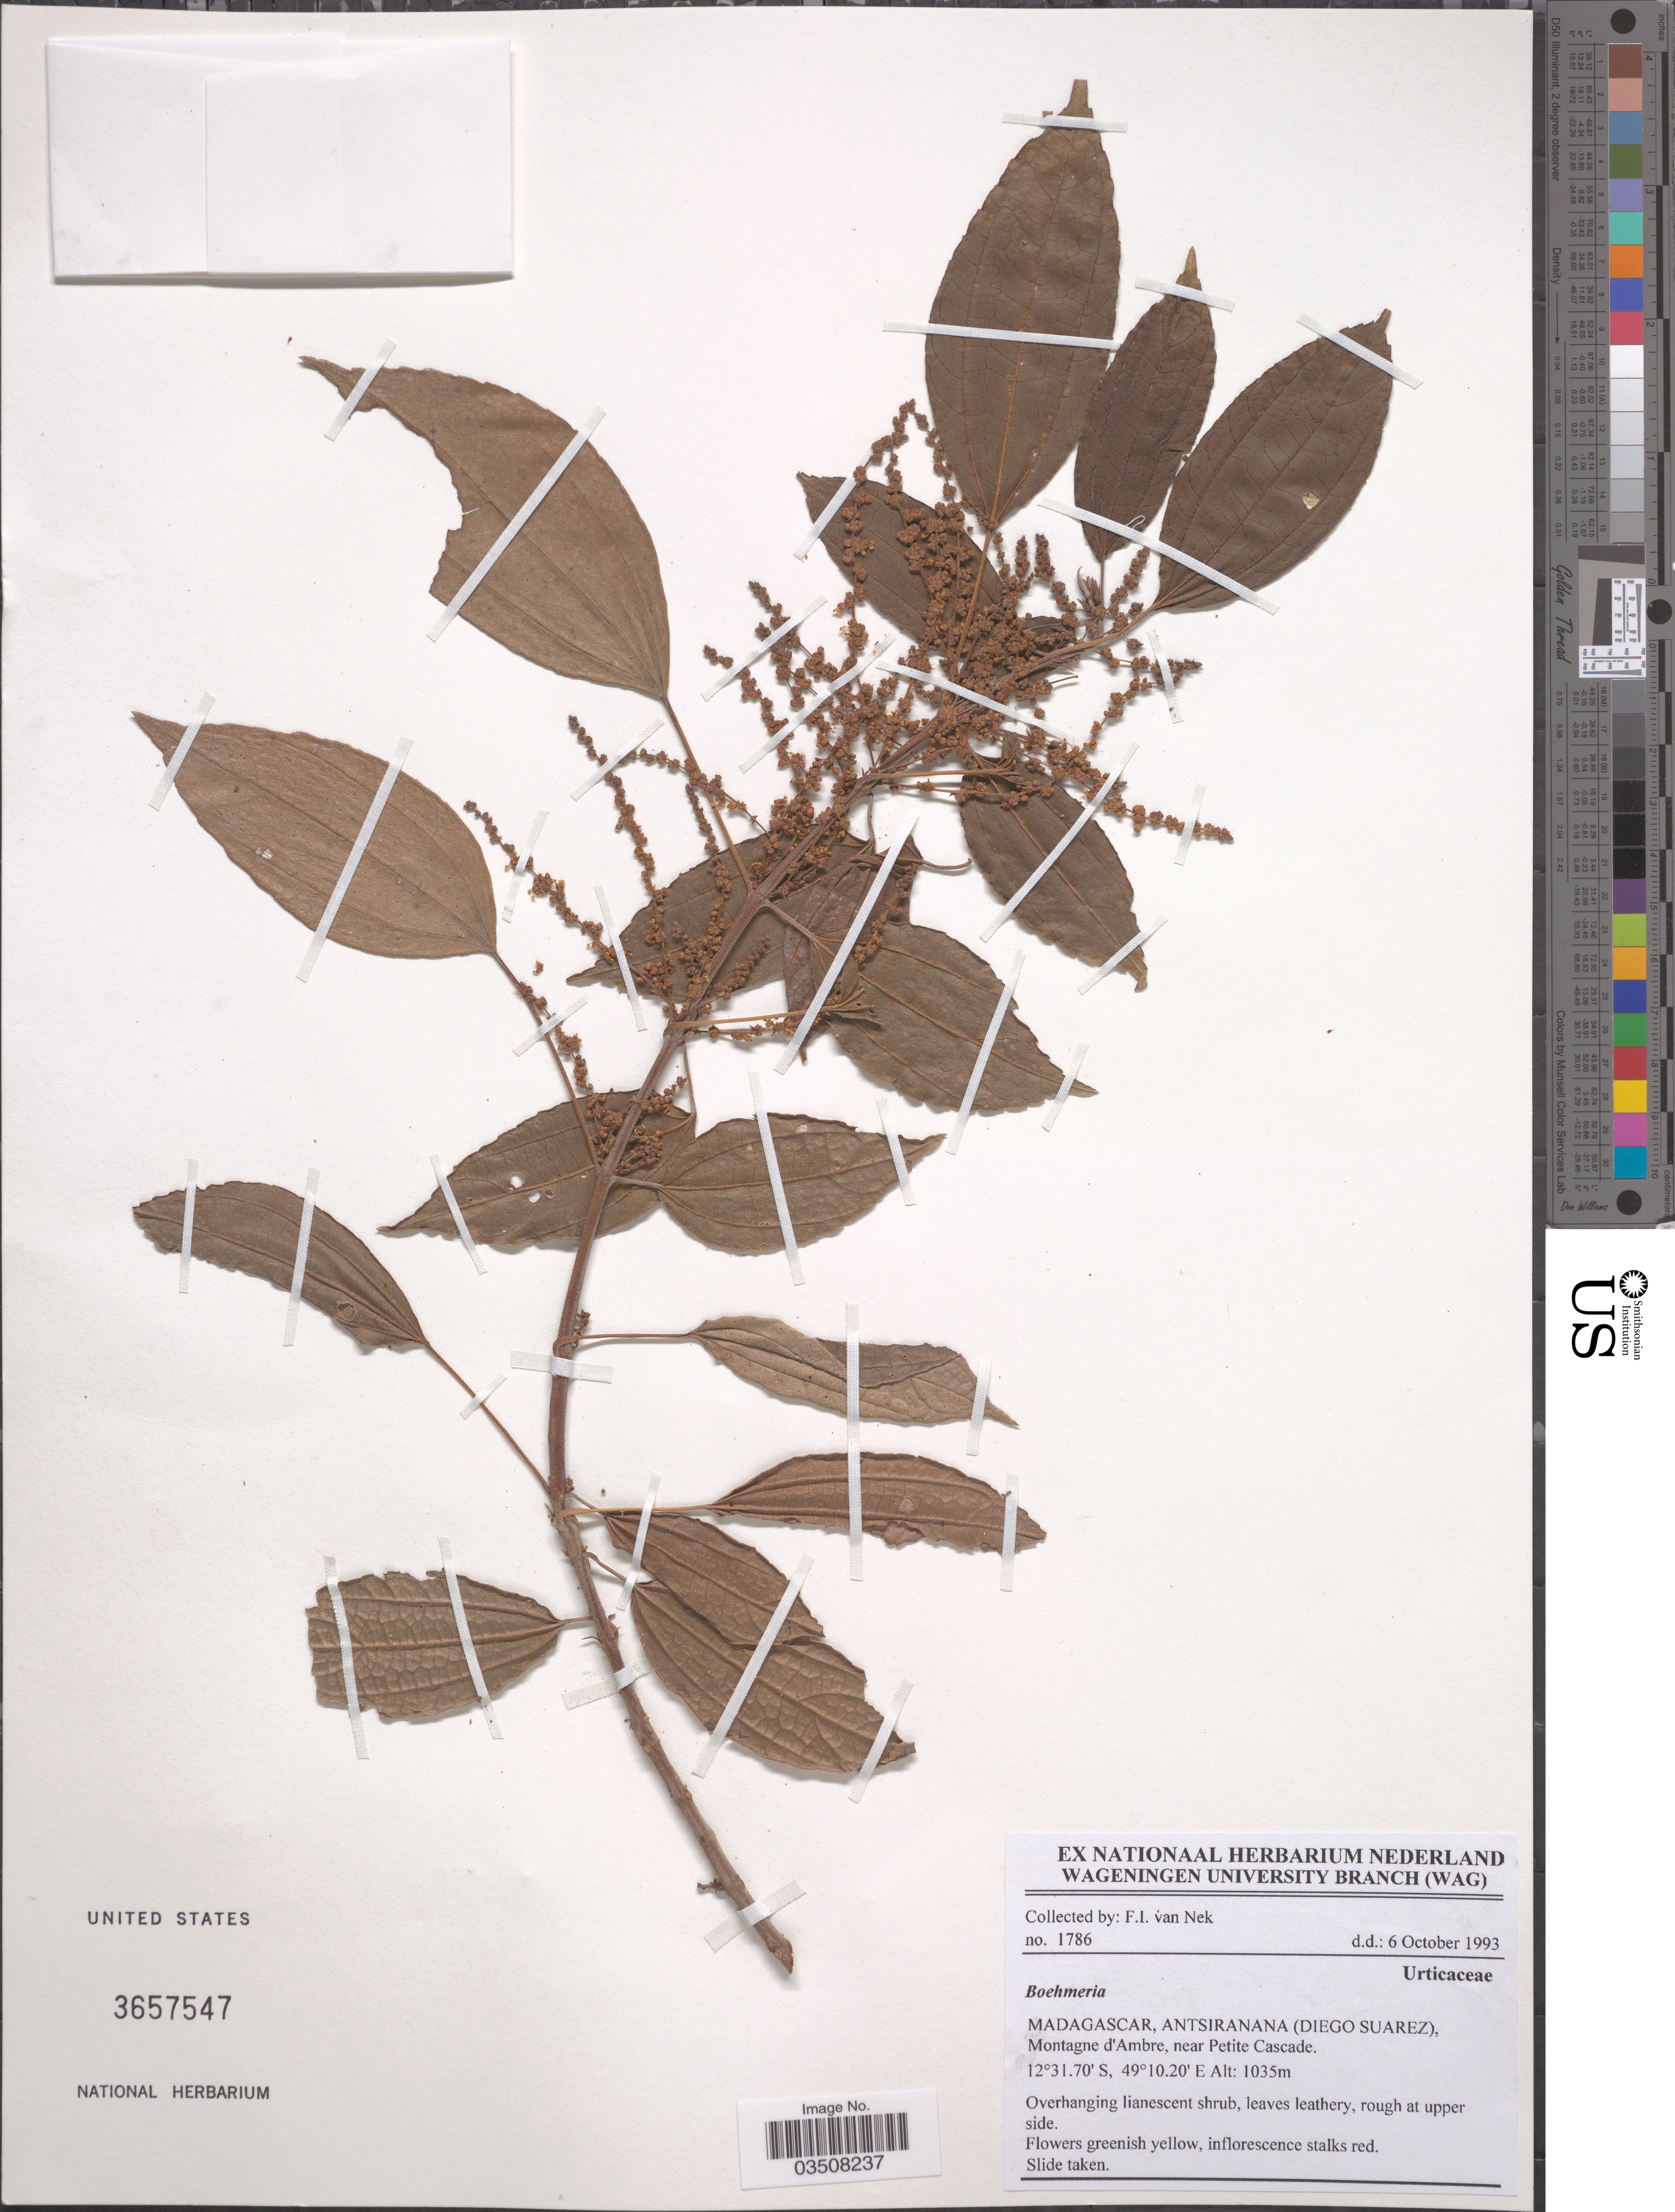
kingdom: Plantae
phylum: Tracheophyta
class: Magnoliopsida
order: Rosales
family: Urticaceae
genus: Boehmeria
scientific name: Boehmeria sp.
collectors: F. van Nek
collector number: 1786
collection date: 1993-10-06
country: Madagascar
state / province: Diana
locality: (Diego Suarez), Montagne d'Ambre, near Petite Cascade.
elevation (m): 1035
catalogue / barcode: US 3657547